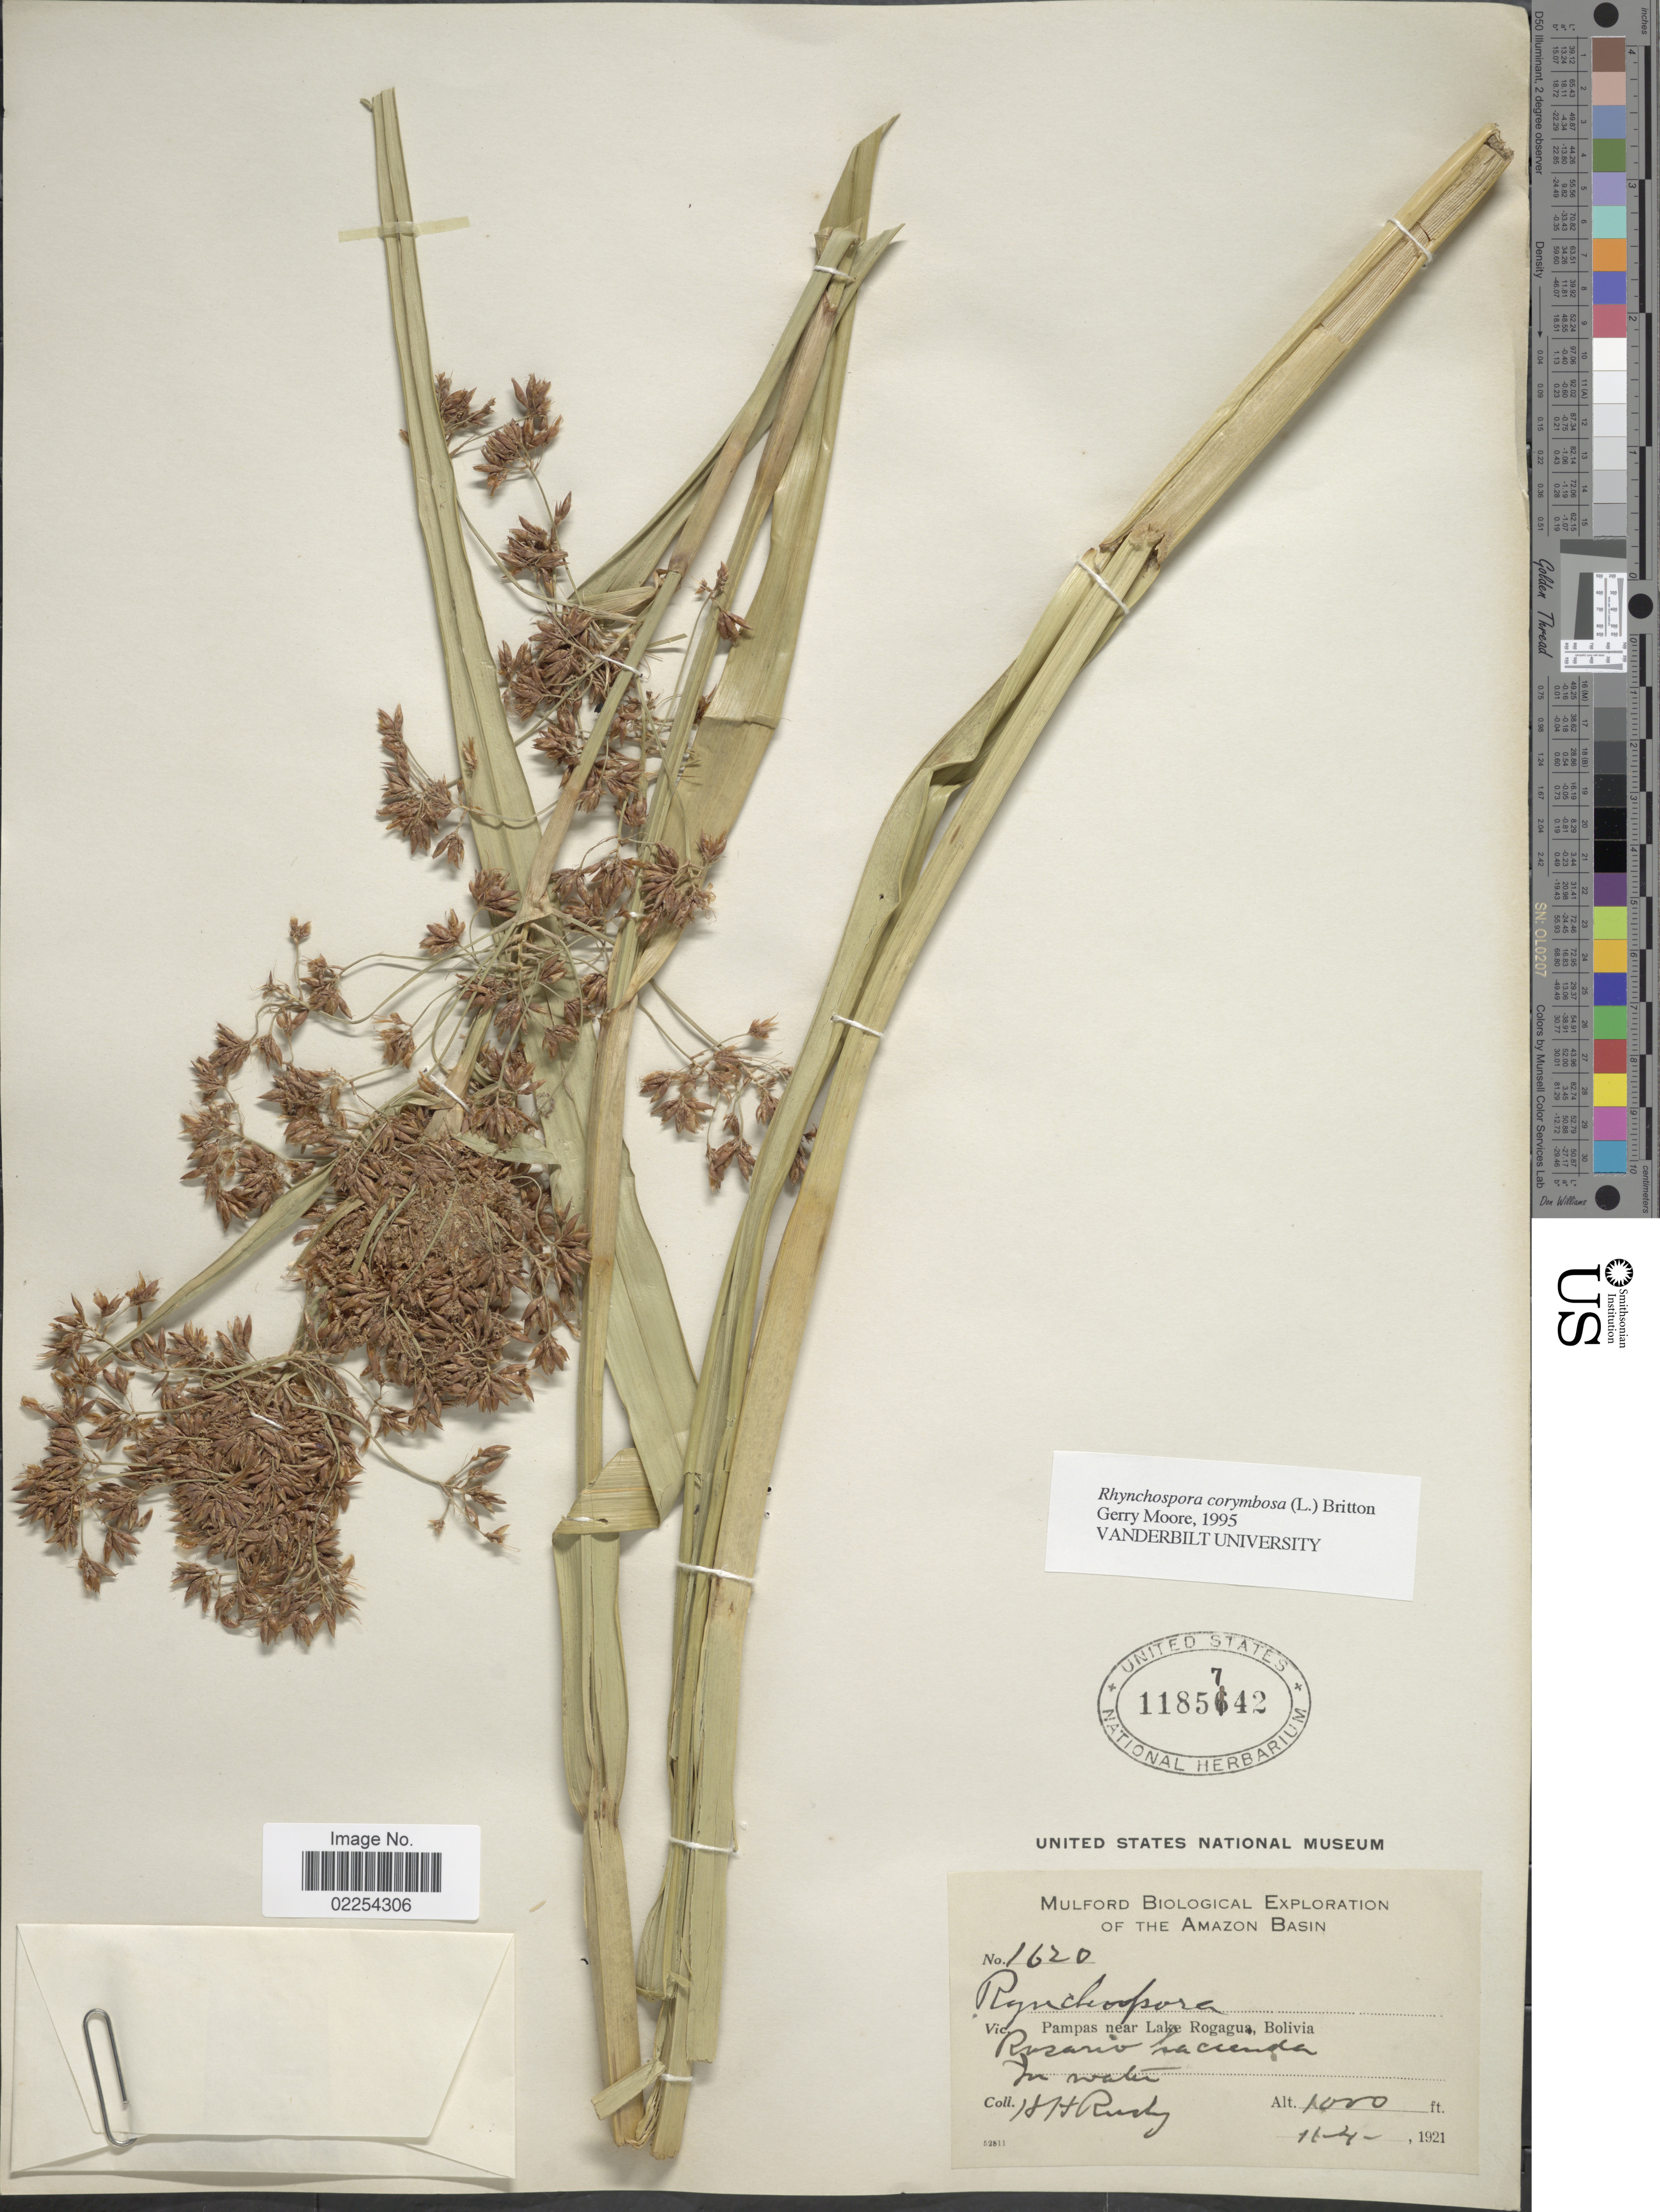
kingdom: Plantae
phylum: Tracheophyta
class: Liliopsida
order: Poales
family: Cyperaceae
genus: Rhynchospora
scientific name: Rhynchospora corymbosa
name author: (L.) Britton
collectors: H. H. Rusby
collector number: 1620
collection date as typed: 11-4-1921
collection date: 1921-11-04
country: Bolivia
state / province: Beni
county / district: José Ballivián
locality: Pampas near Lake Rogagua. Rosario Hacienda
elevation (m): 305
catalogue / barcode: US 1185742